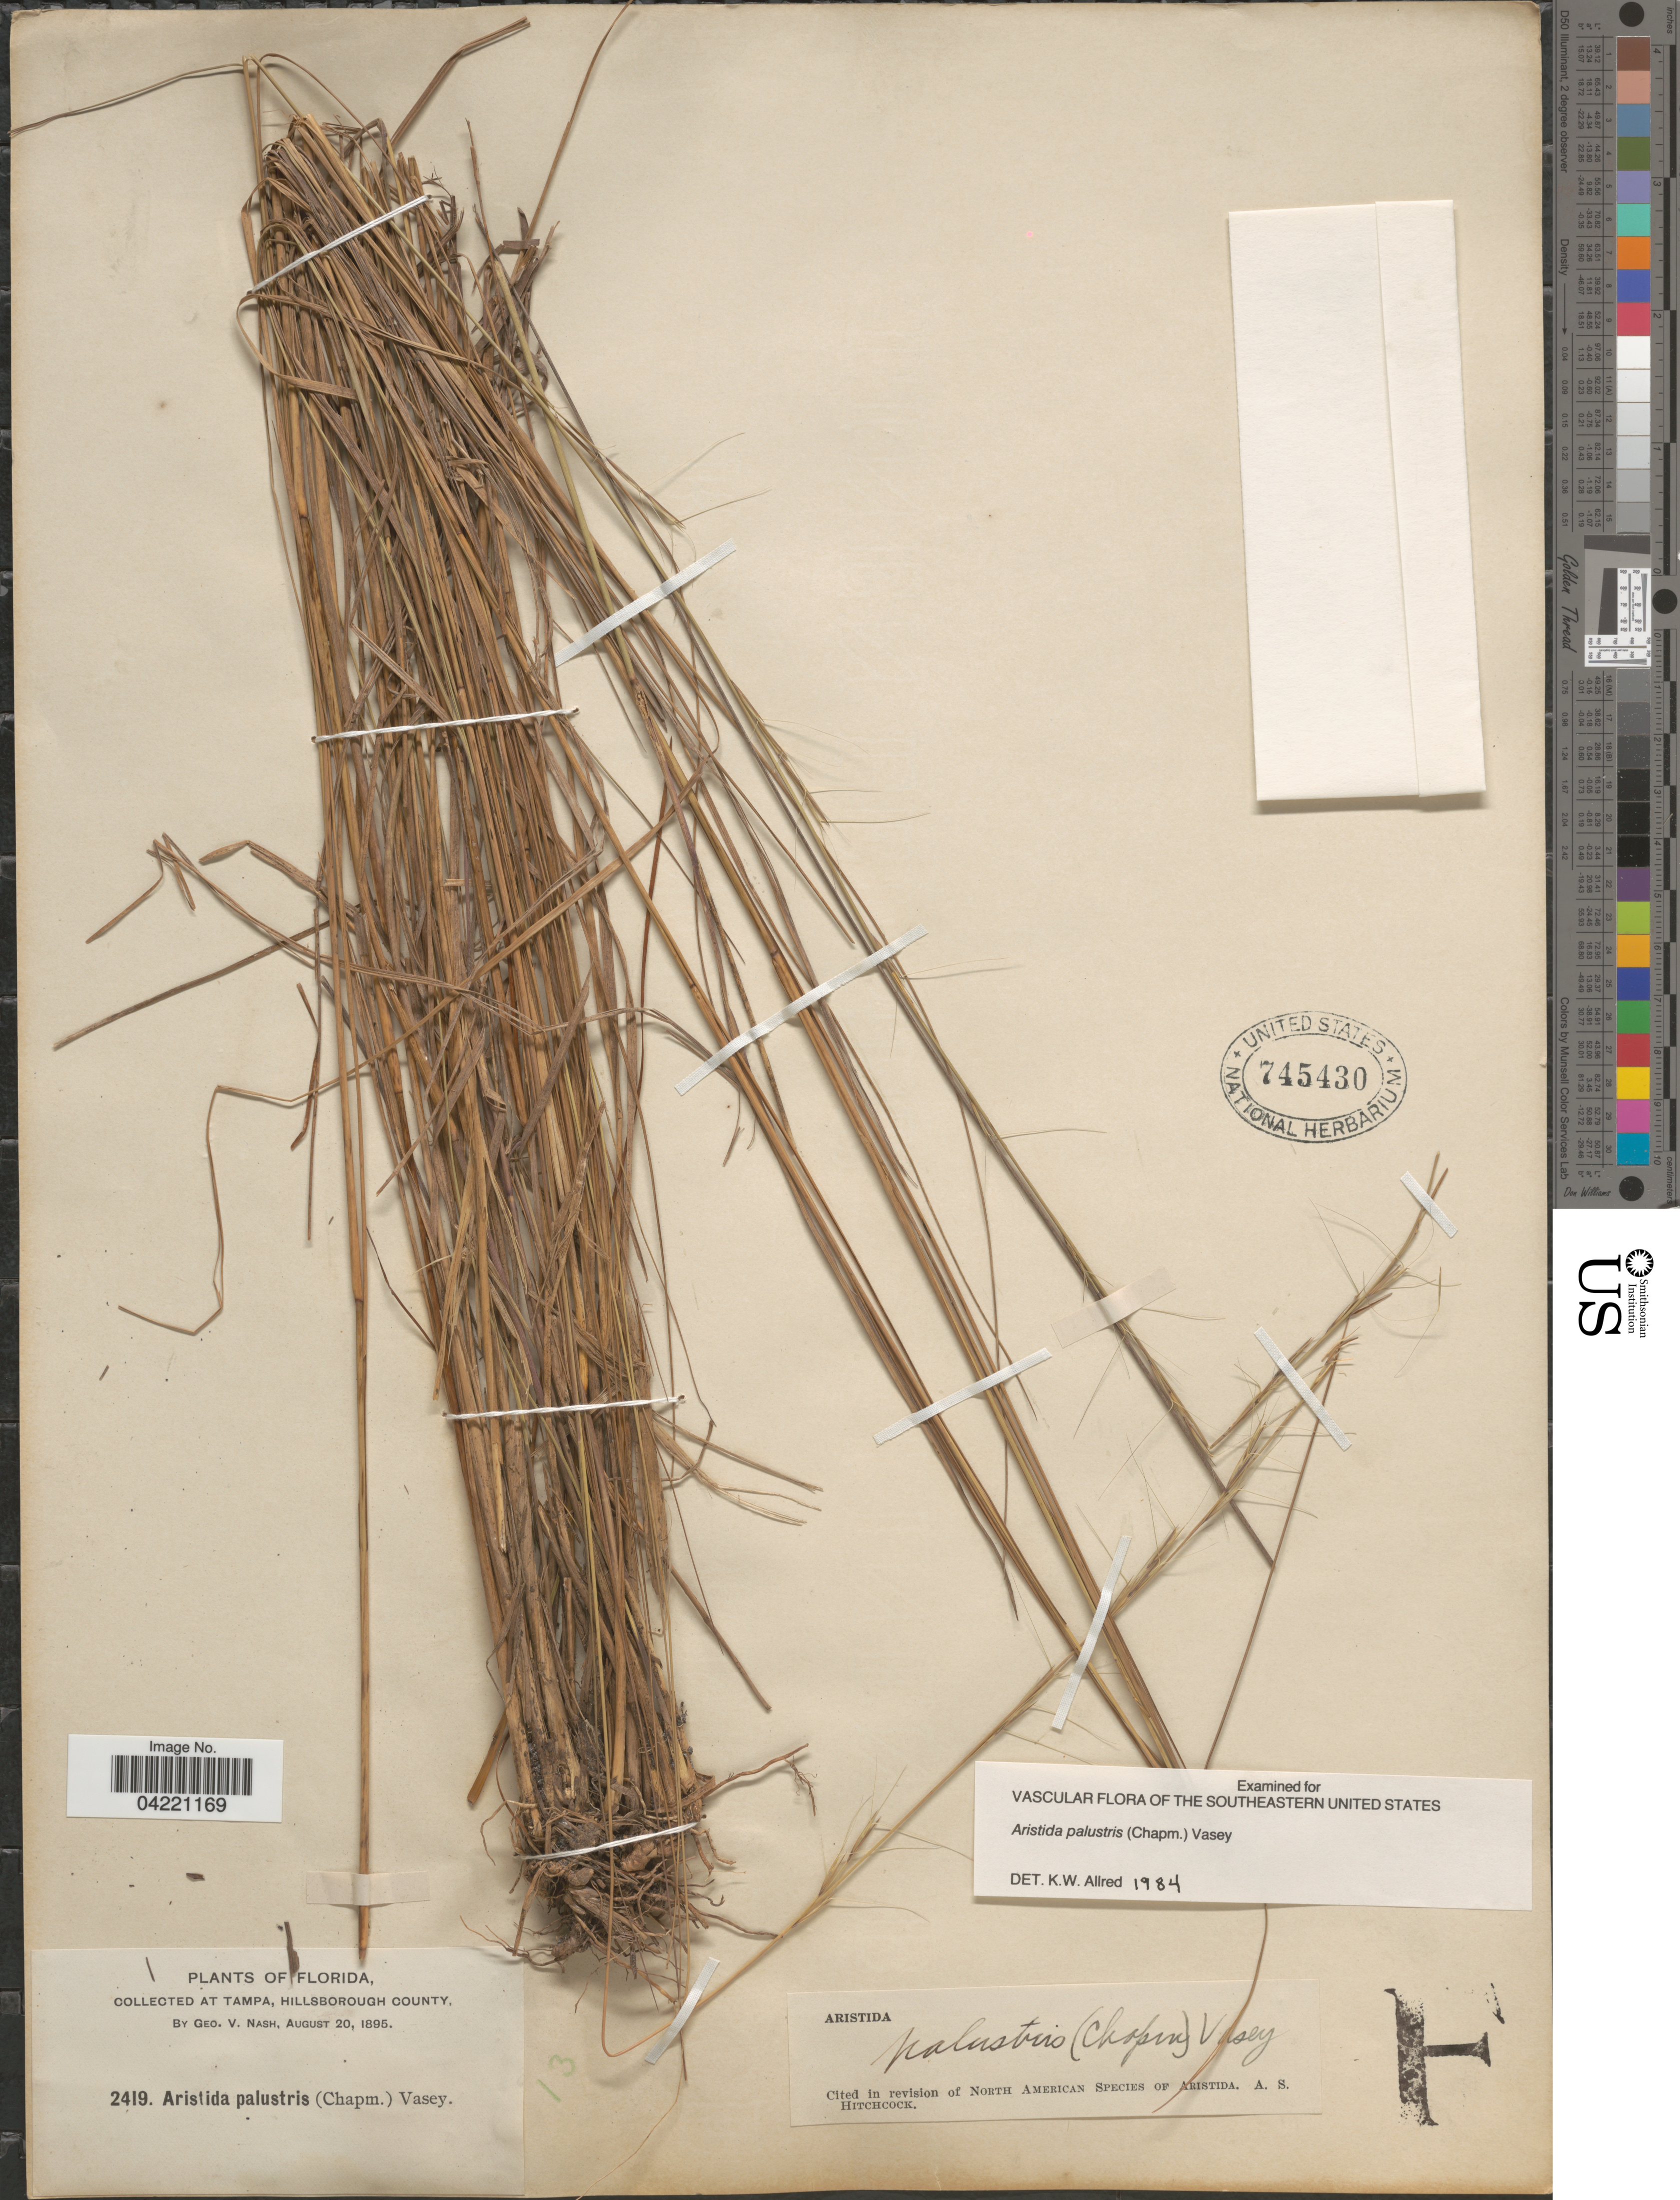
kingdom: Plantae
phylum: Tracheophyta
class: Liliopsida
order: Poales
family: Poaceae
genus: Aristida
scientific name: Aristida palustris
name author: (Chapm.) Vasey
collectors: G. V. Nash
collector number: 2419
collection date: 1895-08-20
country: United States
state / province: Florida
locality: At Tampa, Hillsborough County.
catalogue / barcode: US 745430